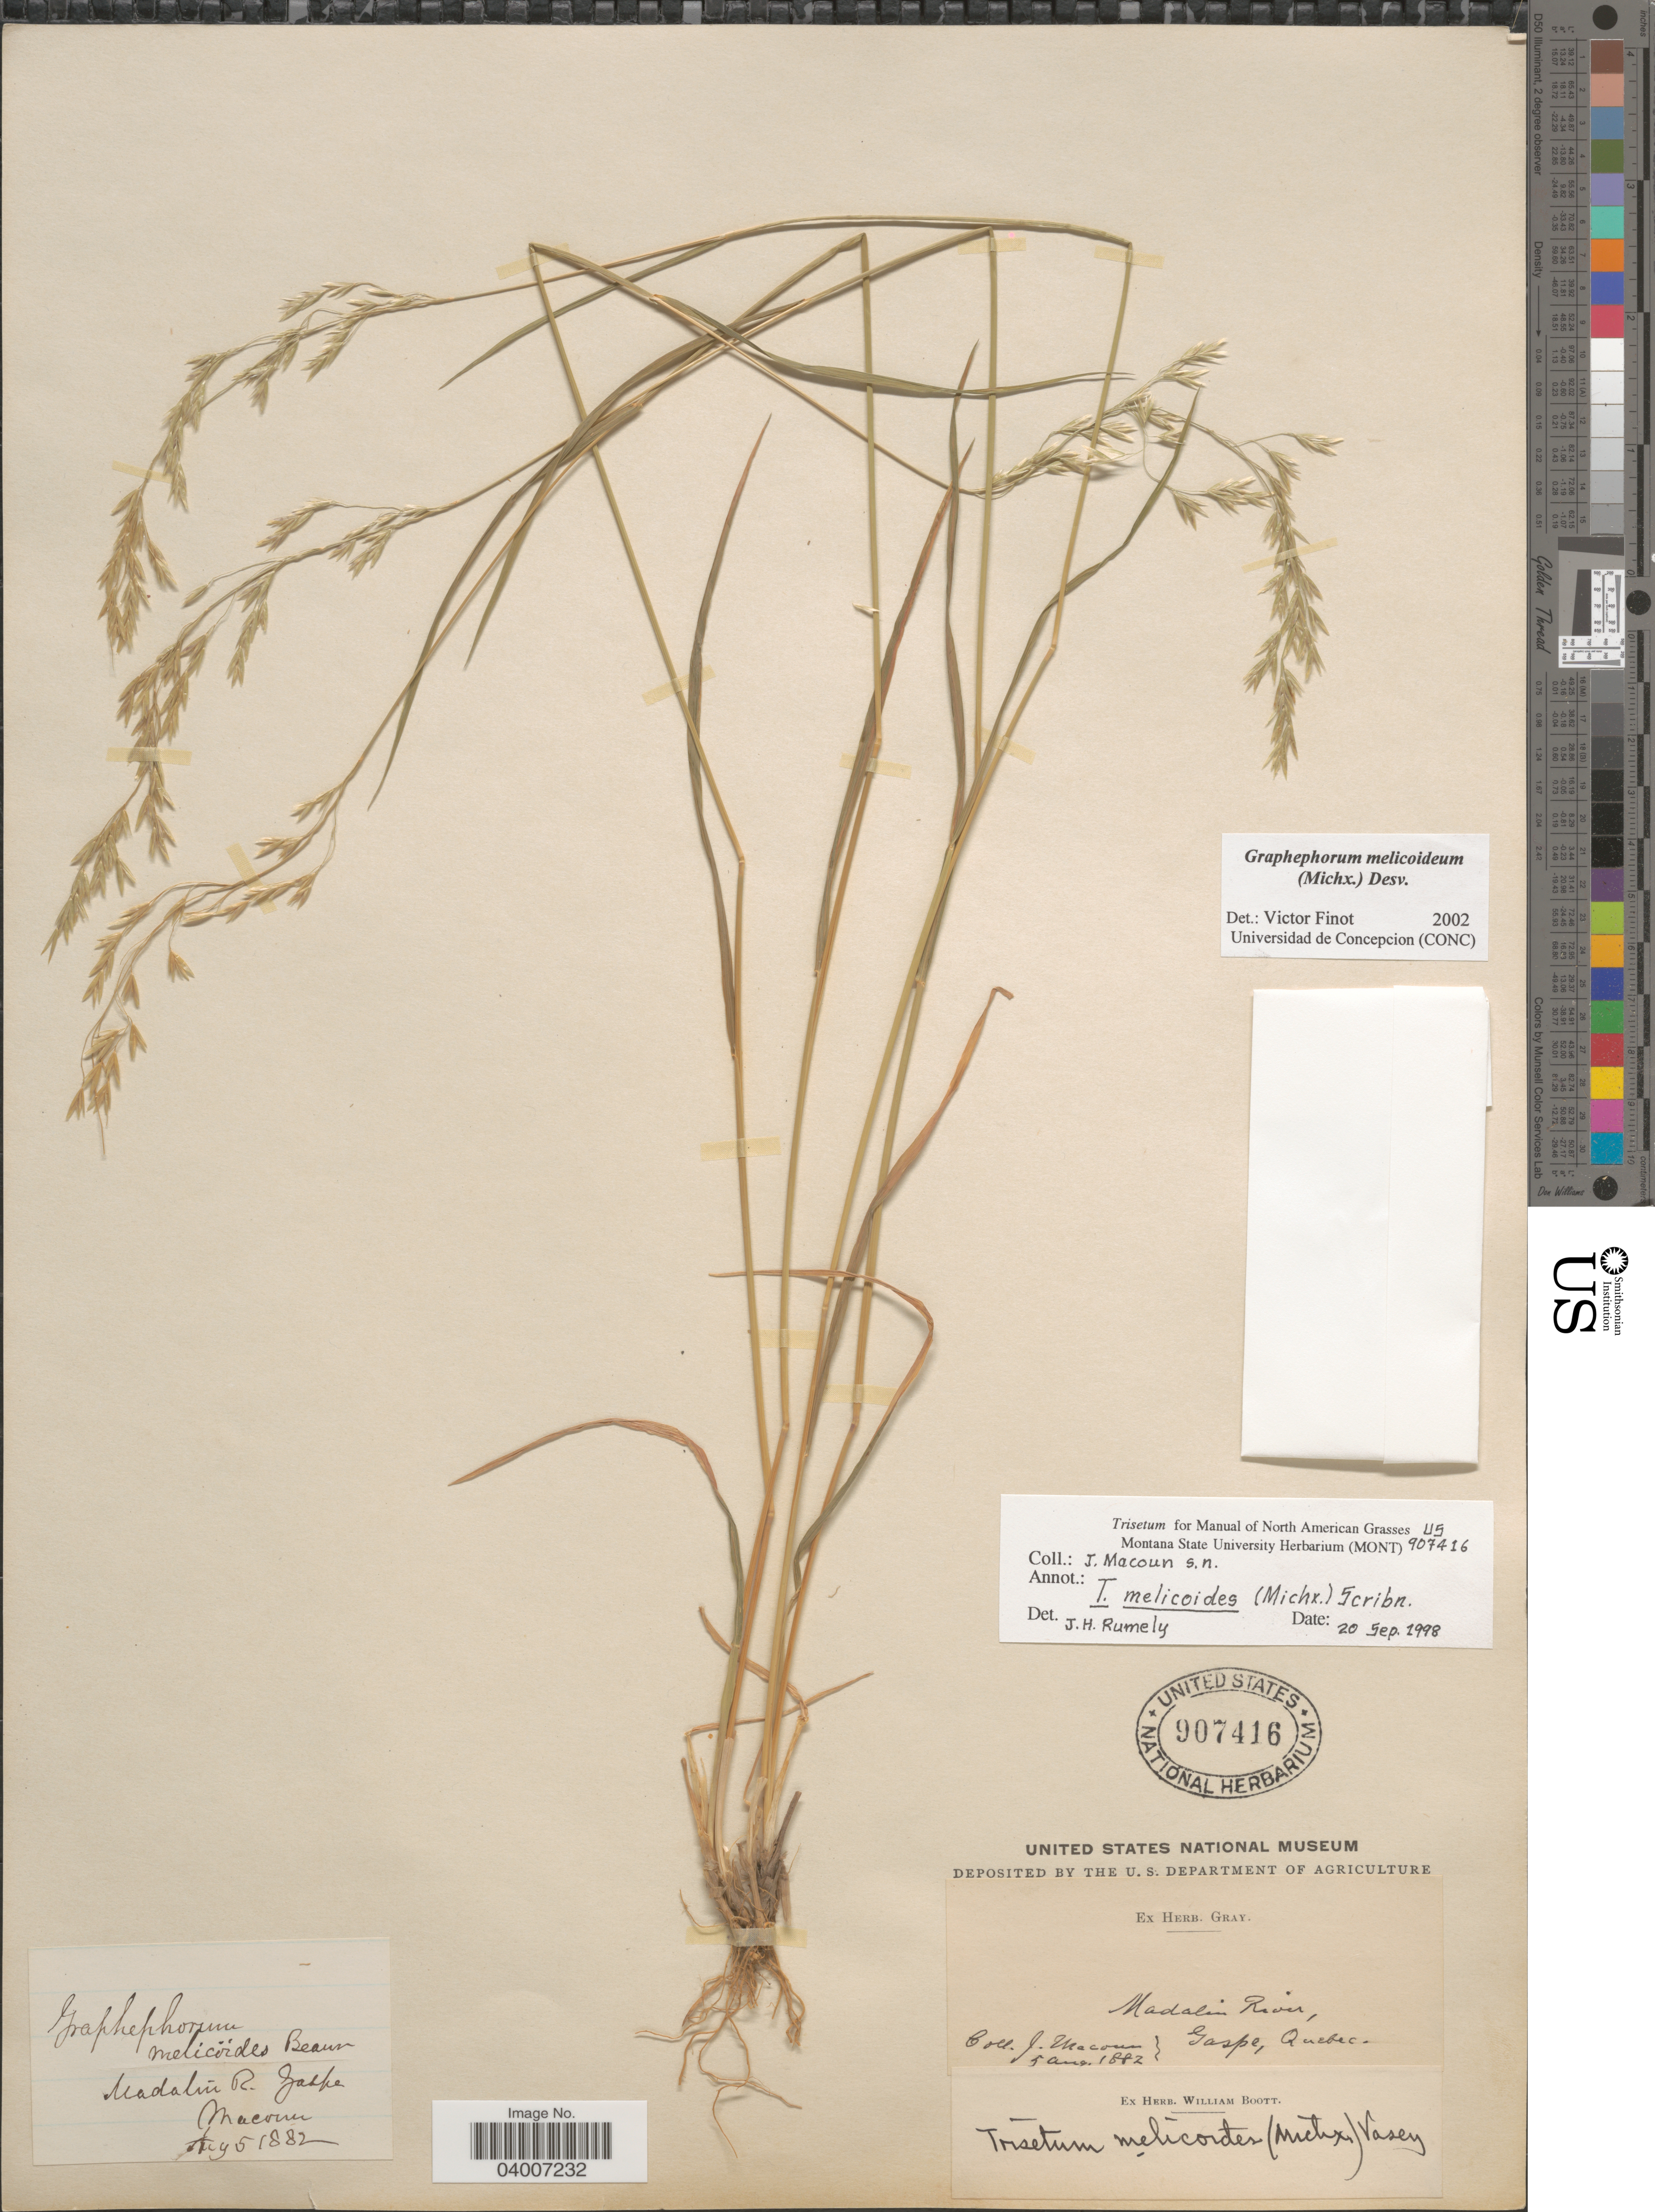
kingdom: Plantae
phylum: Tracheophyta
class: Liliopsida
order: Poales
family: Poaceae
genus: Graphephorum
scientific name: Graphephorum melicoides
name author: (F. Michx.) Desv.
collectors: J. Macoun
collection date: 1882-08-05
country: Canada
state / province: Quebec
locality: Madaline River, Gaspe.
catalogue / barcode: US 907416